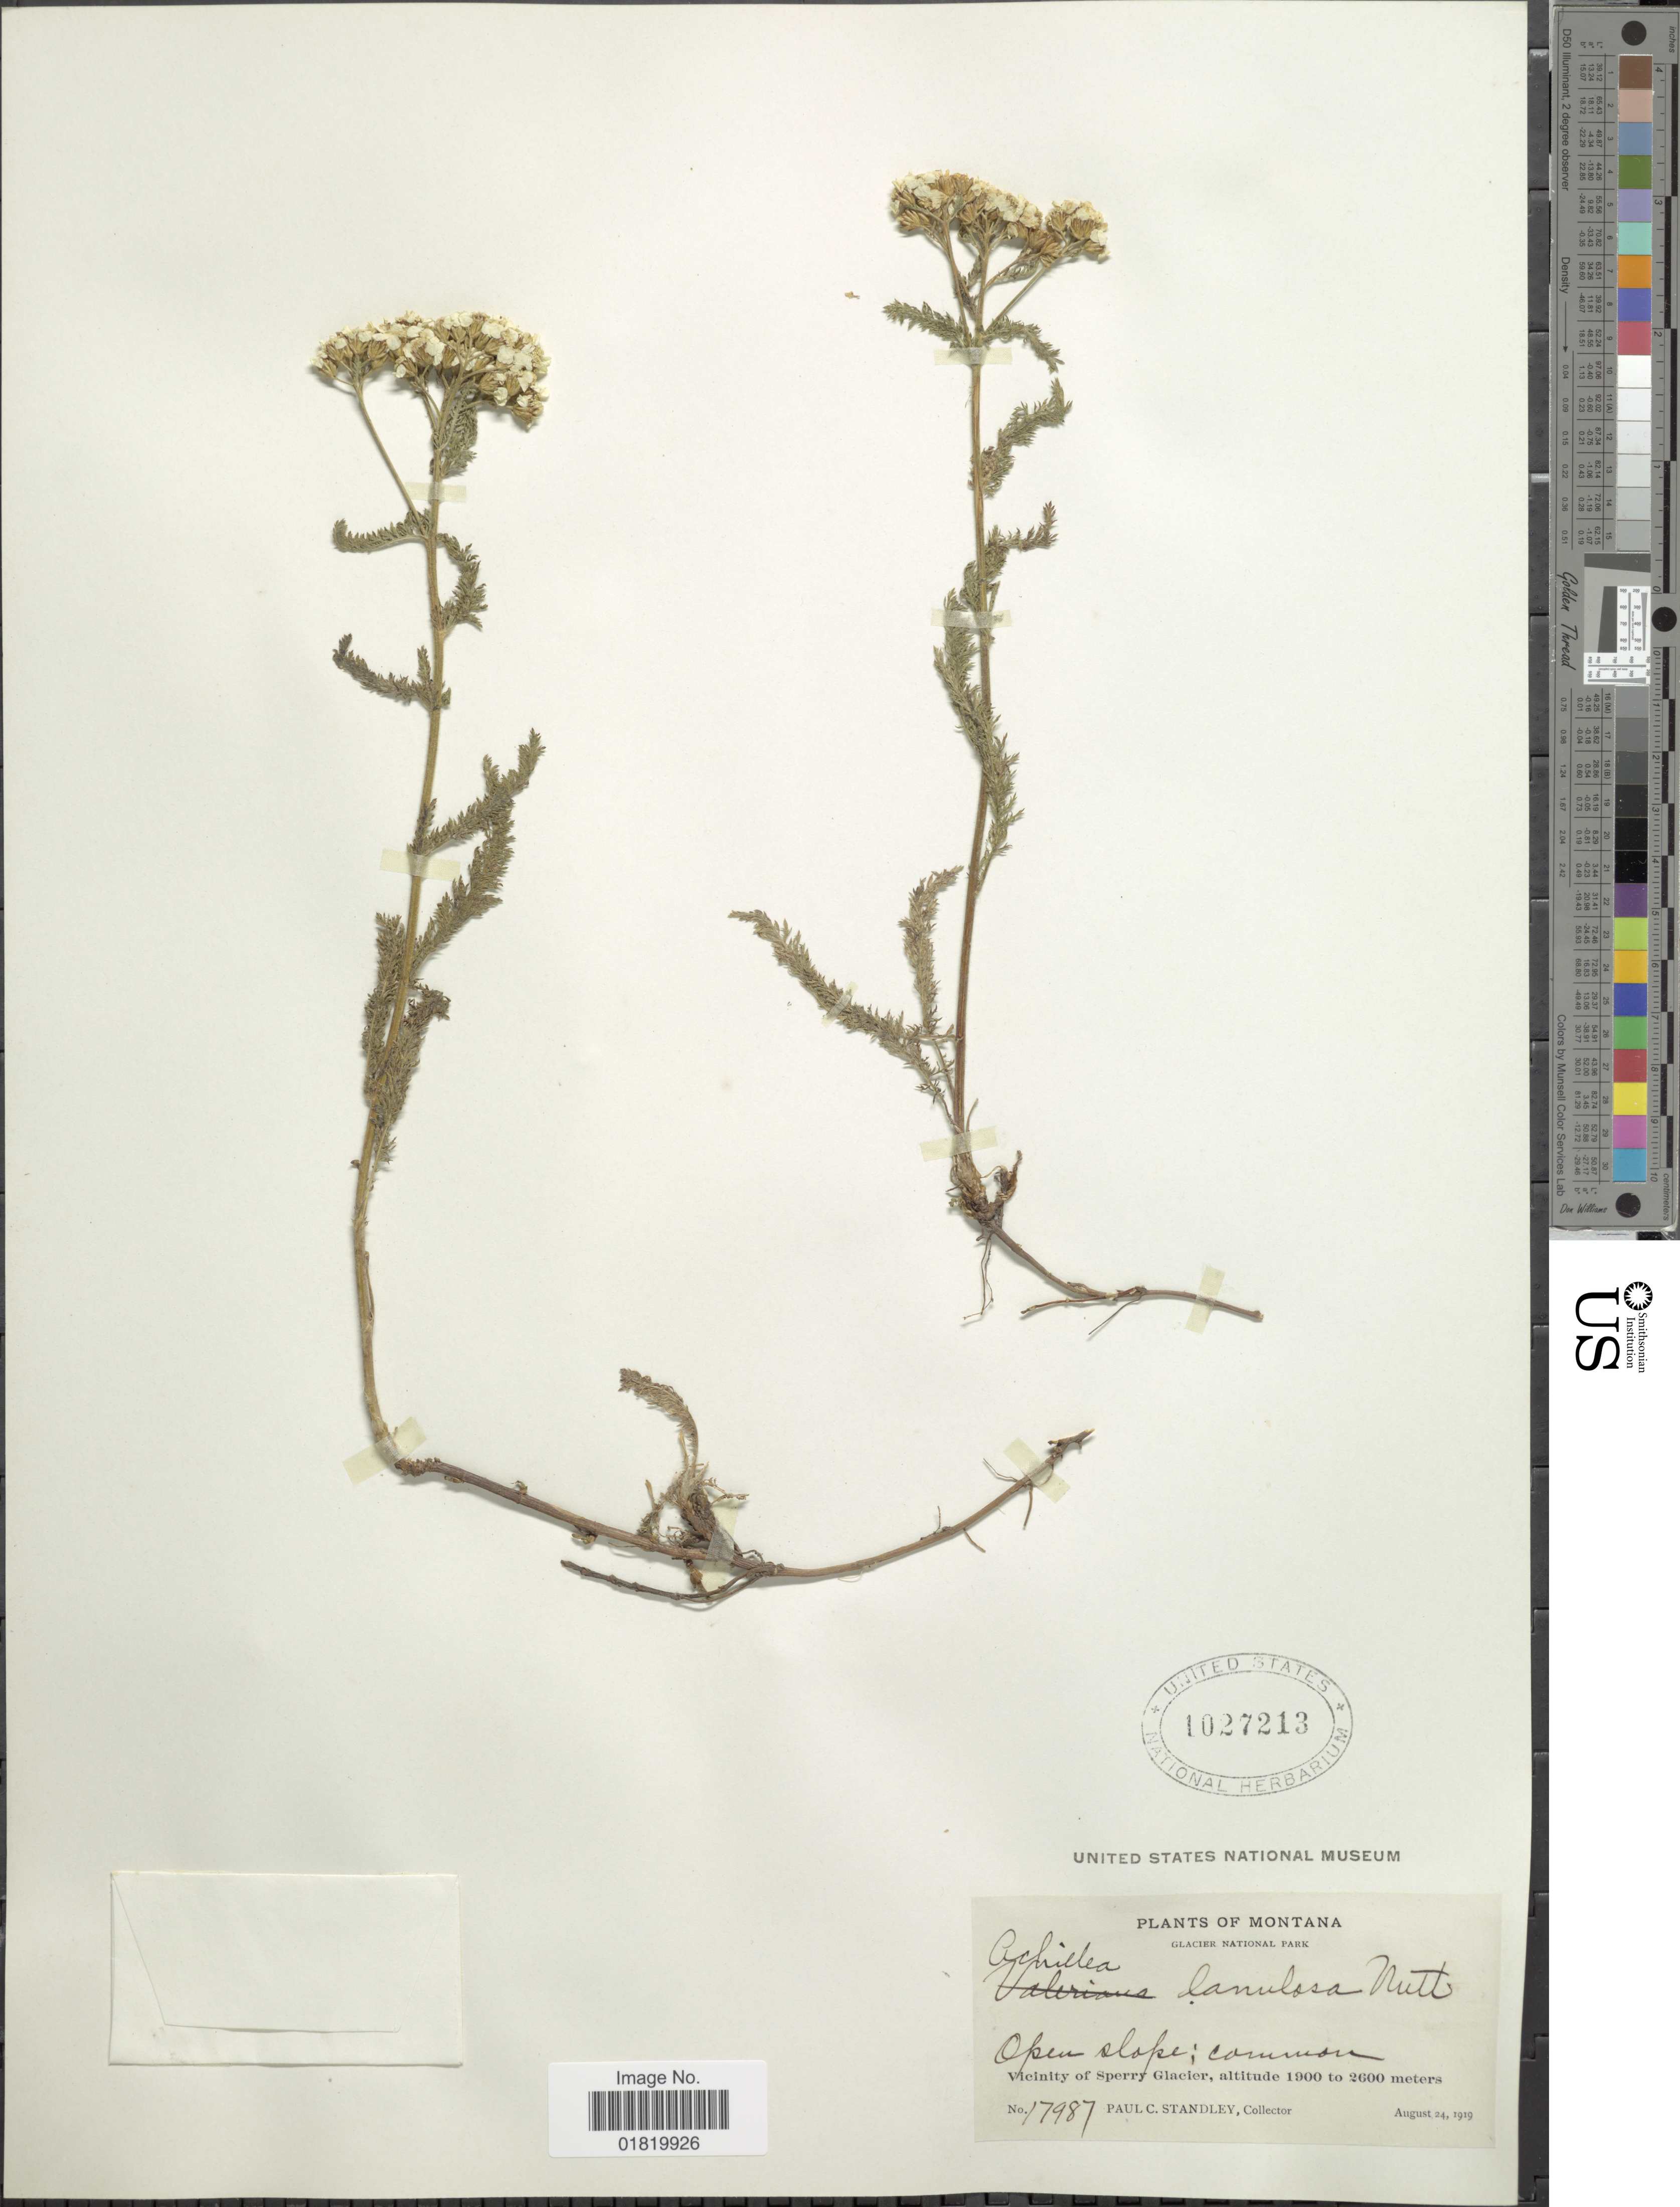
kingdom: Plantae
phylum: Tracheophyta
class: Magnoliopsida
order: Asterales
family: Asteraceae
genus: Achillea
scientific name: Achillea lanulosa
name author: Nutt.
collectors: P. C. Standley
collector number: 17987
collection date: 1919-08-24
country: United States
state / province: Montana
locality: Glacier National Park. Vicinity of Sperry Glacier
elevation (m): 1900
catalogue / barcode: US 1027213